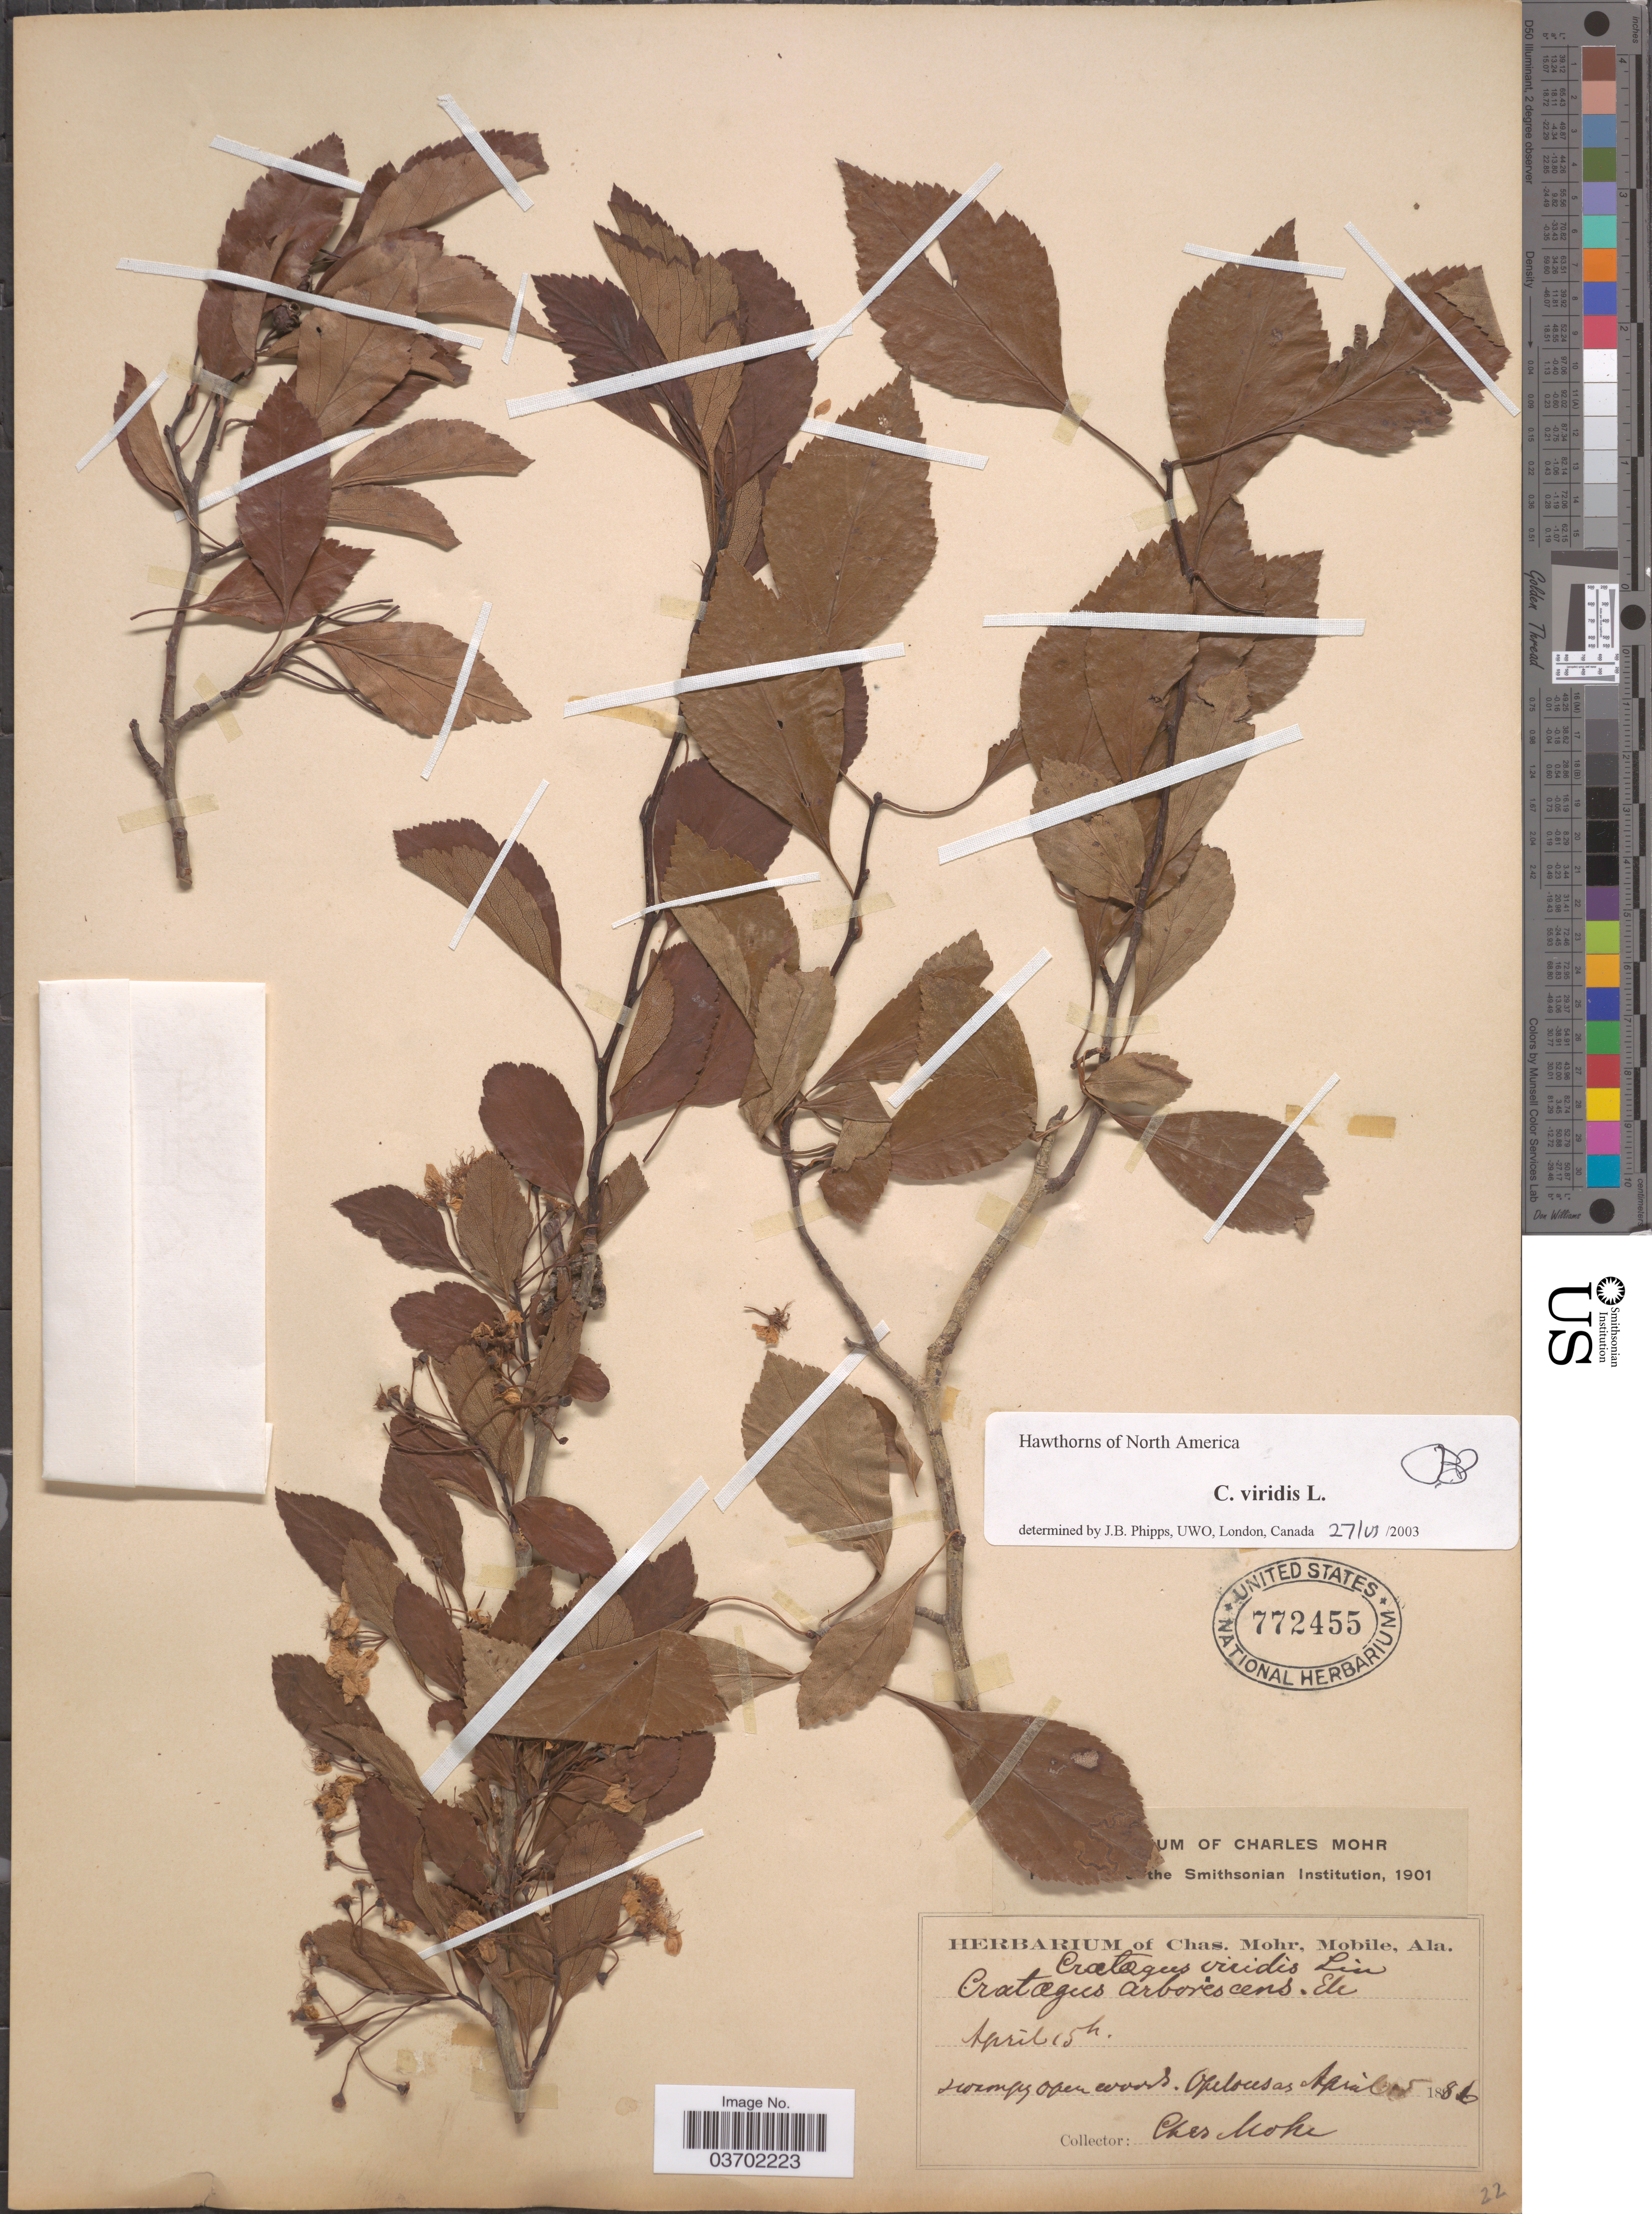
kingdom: Plantae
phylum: Tracheophyta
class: Magnoliopsida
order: Rosales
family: Rosaceae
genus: Crataegus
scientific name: Crataegus viridis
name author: L.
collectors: Mohr, C. T. (herbarium)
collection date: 1886-04-15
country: United States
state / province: Louisiana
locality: Opelousas.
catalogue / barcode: US 772455